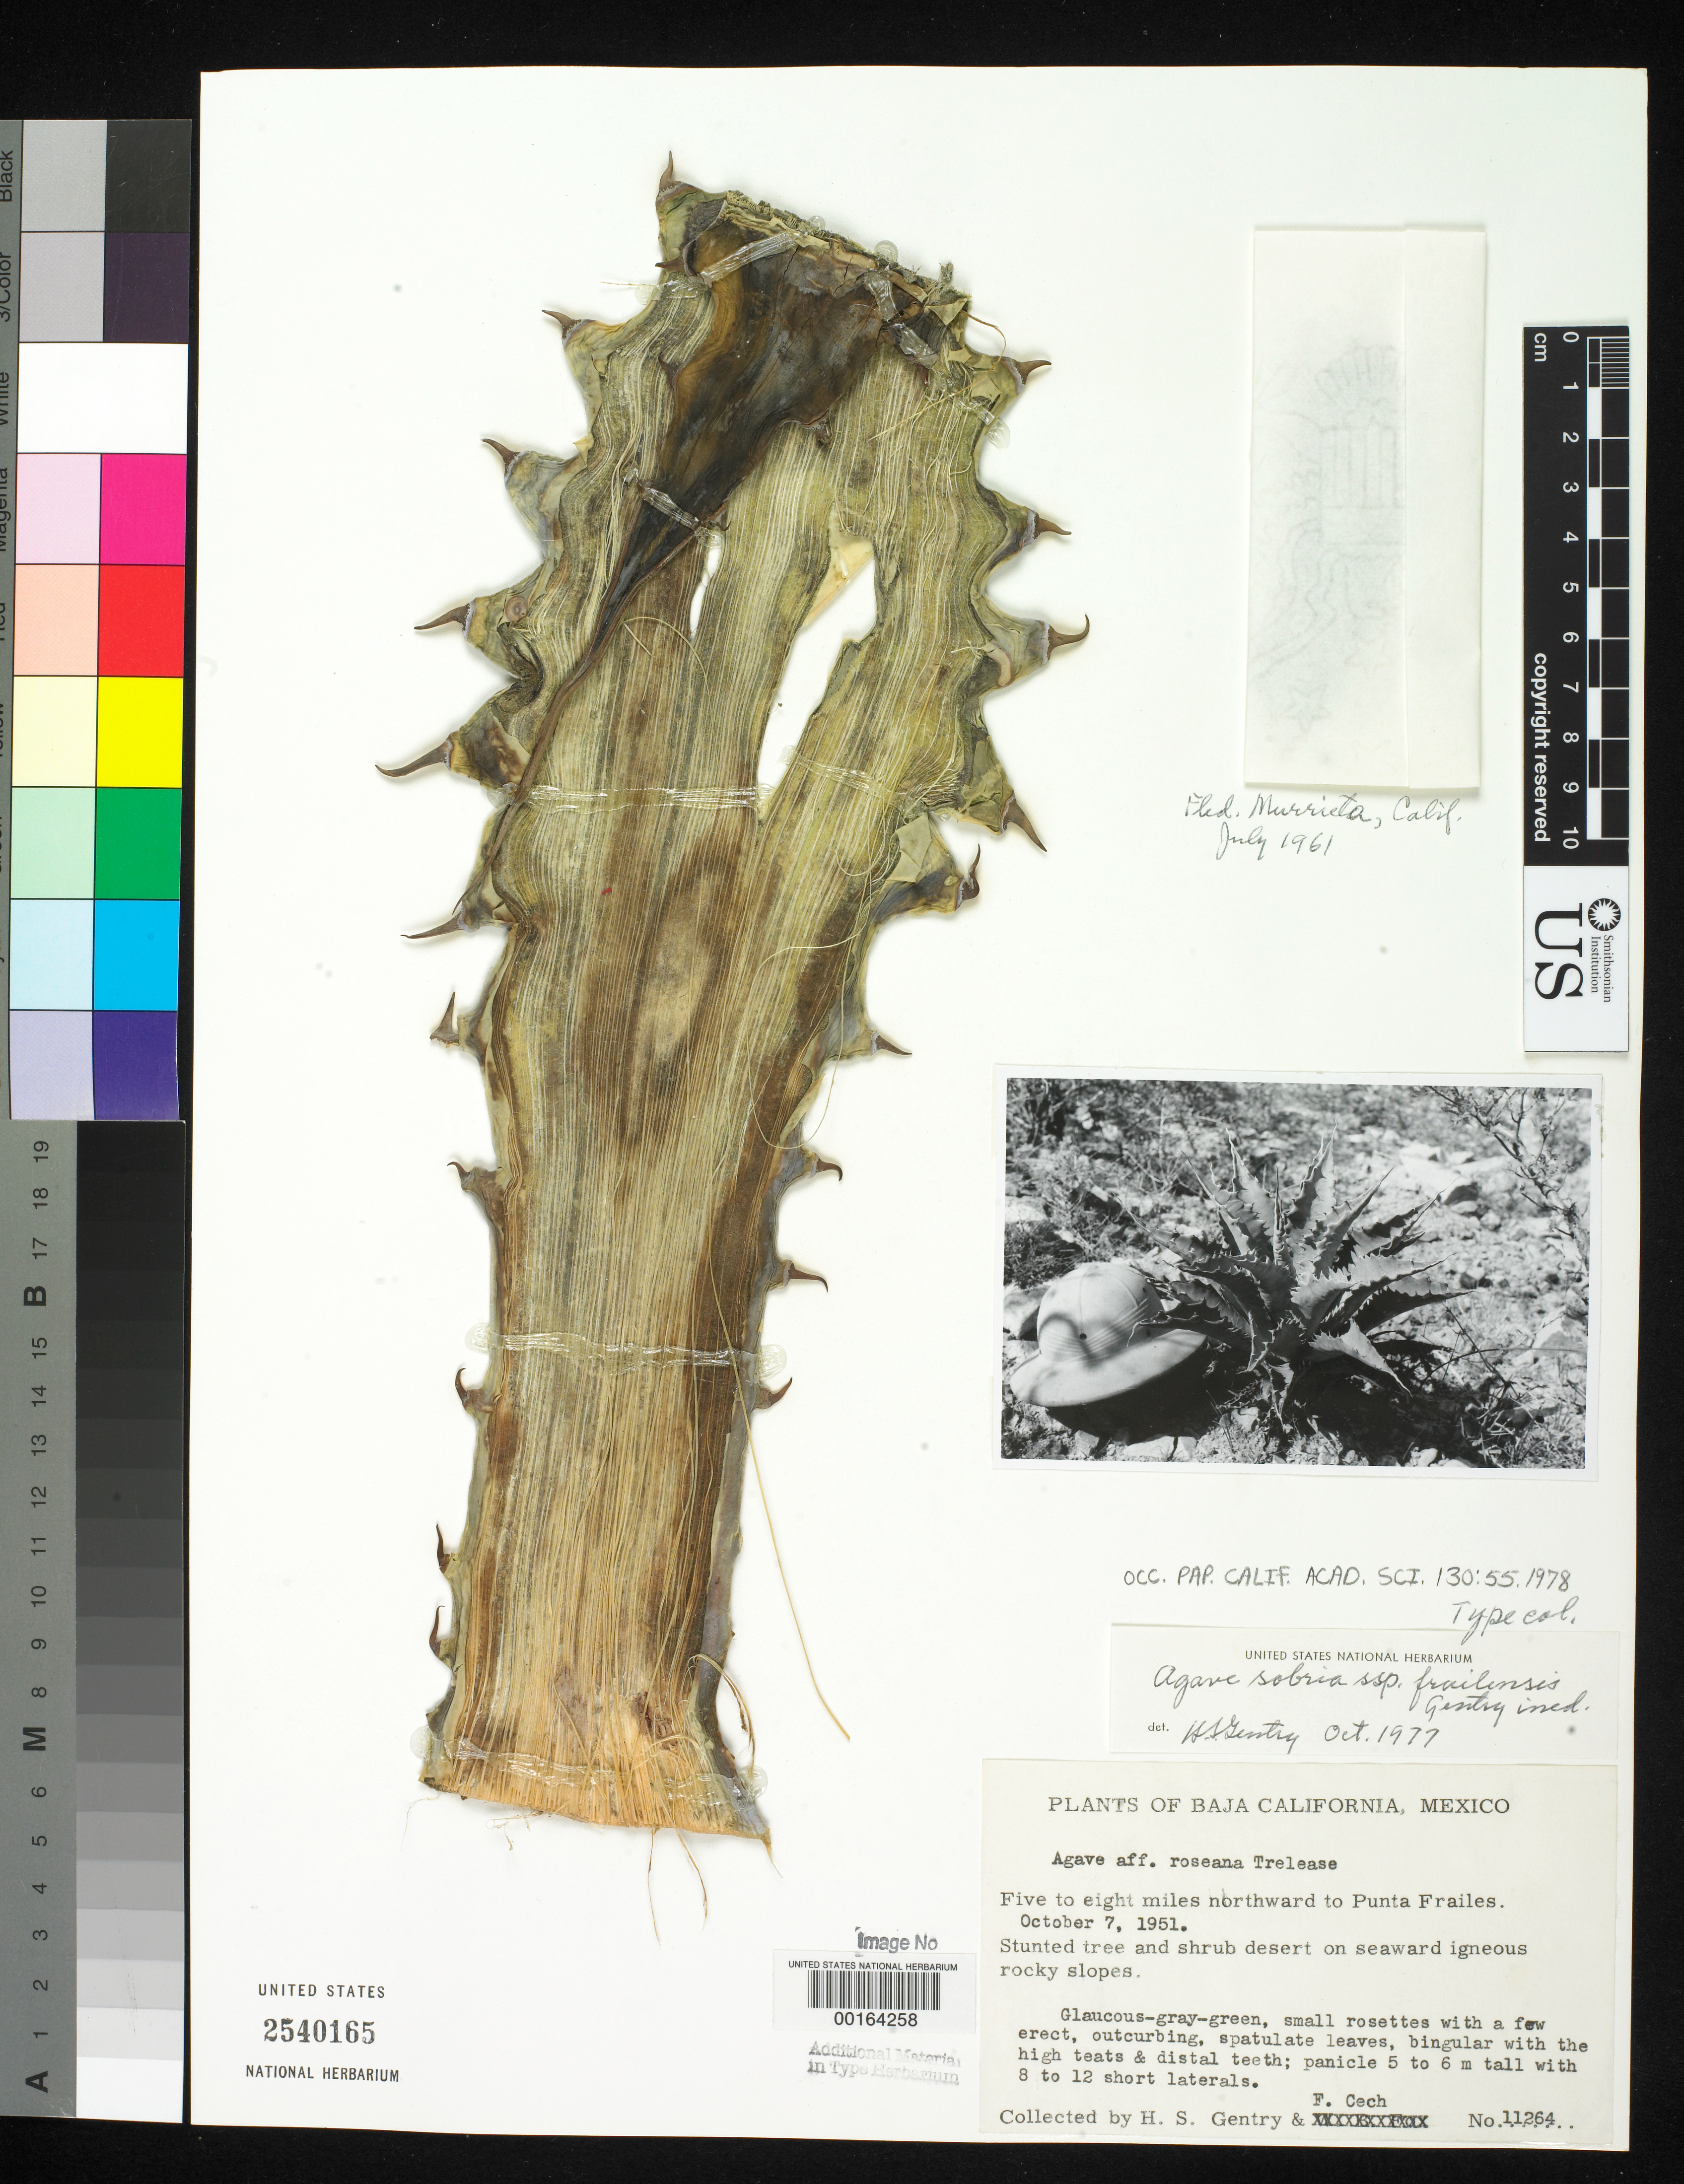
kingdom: Plantae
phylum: Tracheophyta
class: Liliopsida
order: Asparagales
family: Asparagaceae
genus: Agave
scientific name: Agave sobria subsp. frailensis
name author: Gentry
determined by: Gentry, H. S.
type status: Isotype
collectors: H. S. Gentry & F. Cech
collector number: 11264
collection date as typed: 07 Oct 1951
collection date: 1951-10-07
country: Mexico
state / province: Baja California Sur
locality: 5-8 mi northward to Punta Frailes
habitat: Stunted tree and shrub desert on seaward igneous rocky slopes.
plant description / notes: Type status of material mounted on this sheet is uncertain and possibly mixed. Flower in packet is apparently an isotype, "Fld. Murrieta, Calif. July 1961" but the leaf may be part of the original (wild) collection [from which the type was made after flowering in cultivation in July 1961], i.e., a paratype.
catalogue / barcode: US 2540165